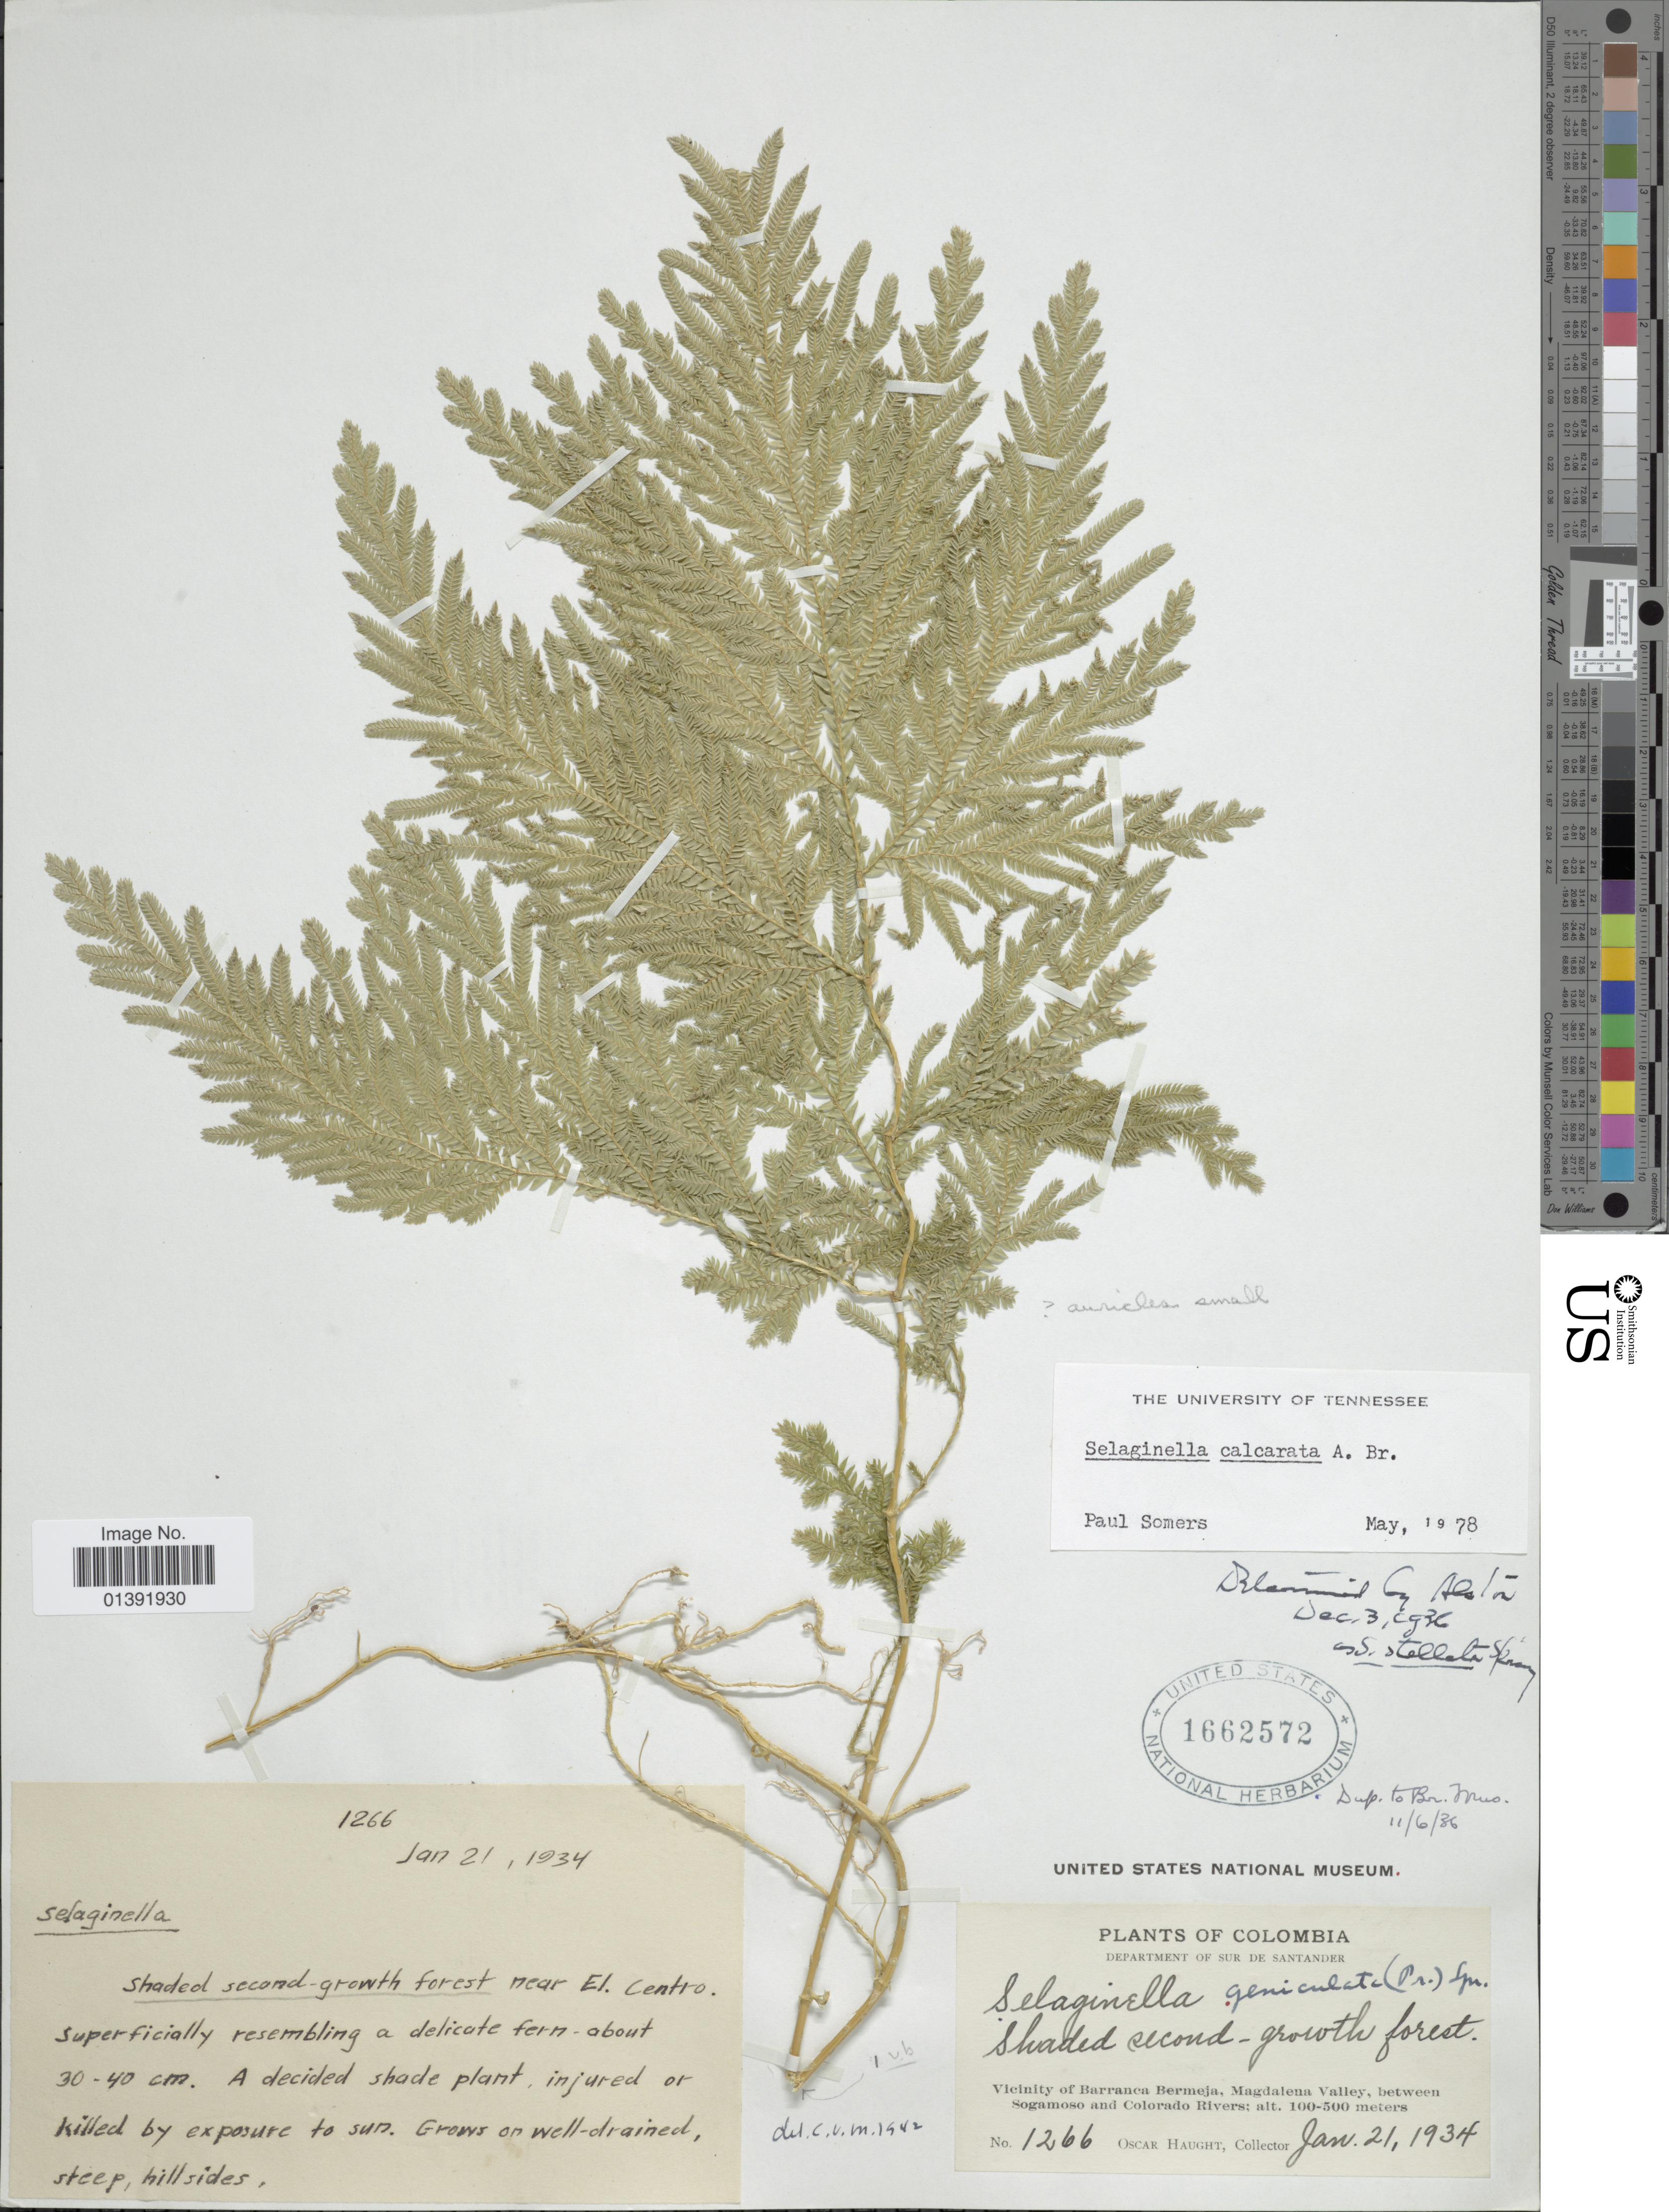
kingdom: Plantae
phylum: Tracheophyta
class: Lycopodiopsida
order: Selaginellales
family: Selaginellaceae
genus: Selaginella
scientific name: Selaginella stellata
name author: Spring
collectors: O. L. Haught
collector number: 1266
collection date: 1934-01-21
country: Colombia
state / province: Santander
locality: Vicinity of Barranca Bermeja, Magdalena Valley, between Sogamoso and Colorado Rivers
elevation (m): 100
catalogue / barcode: US 1662572